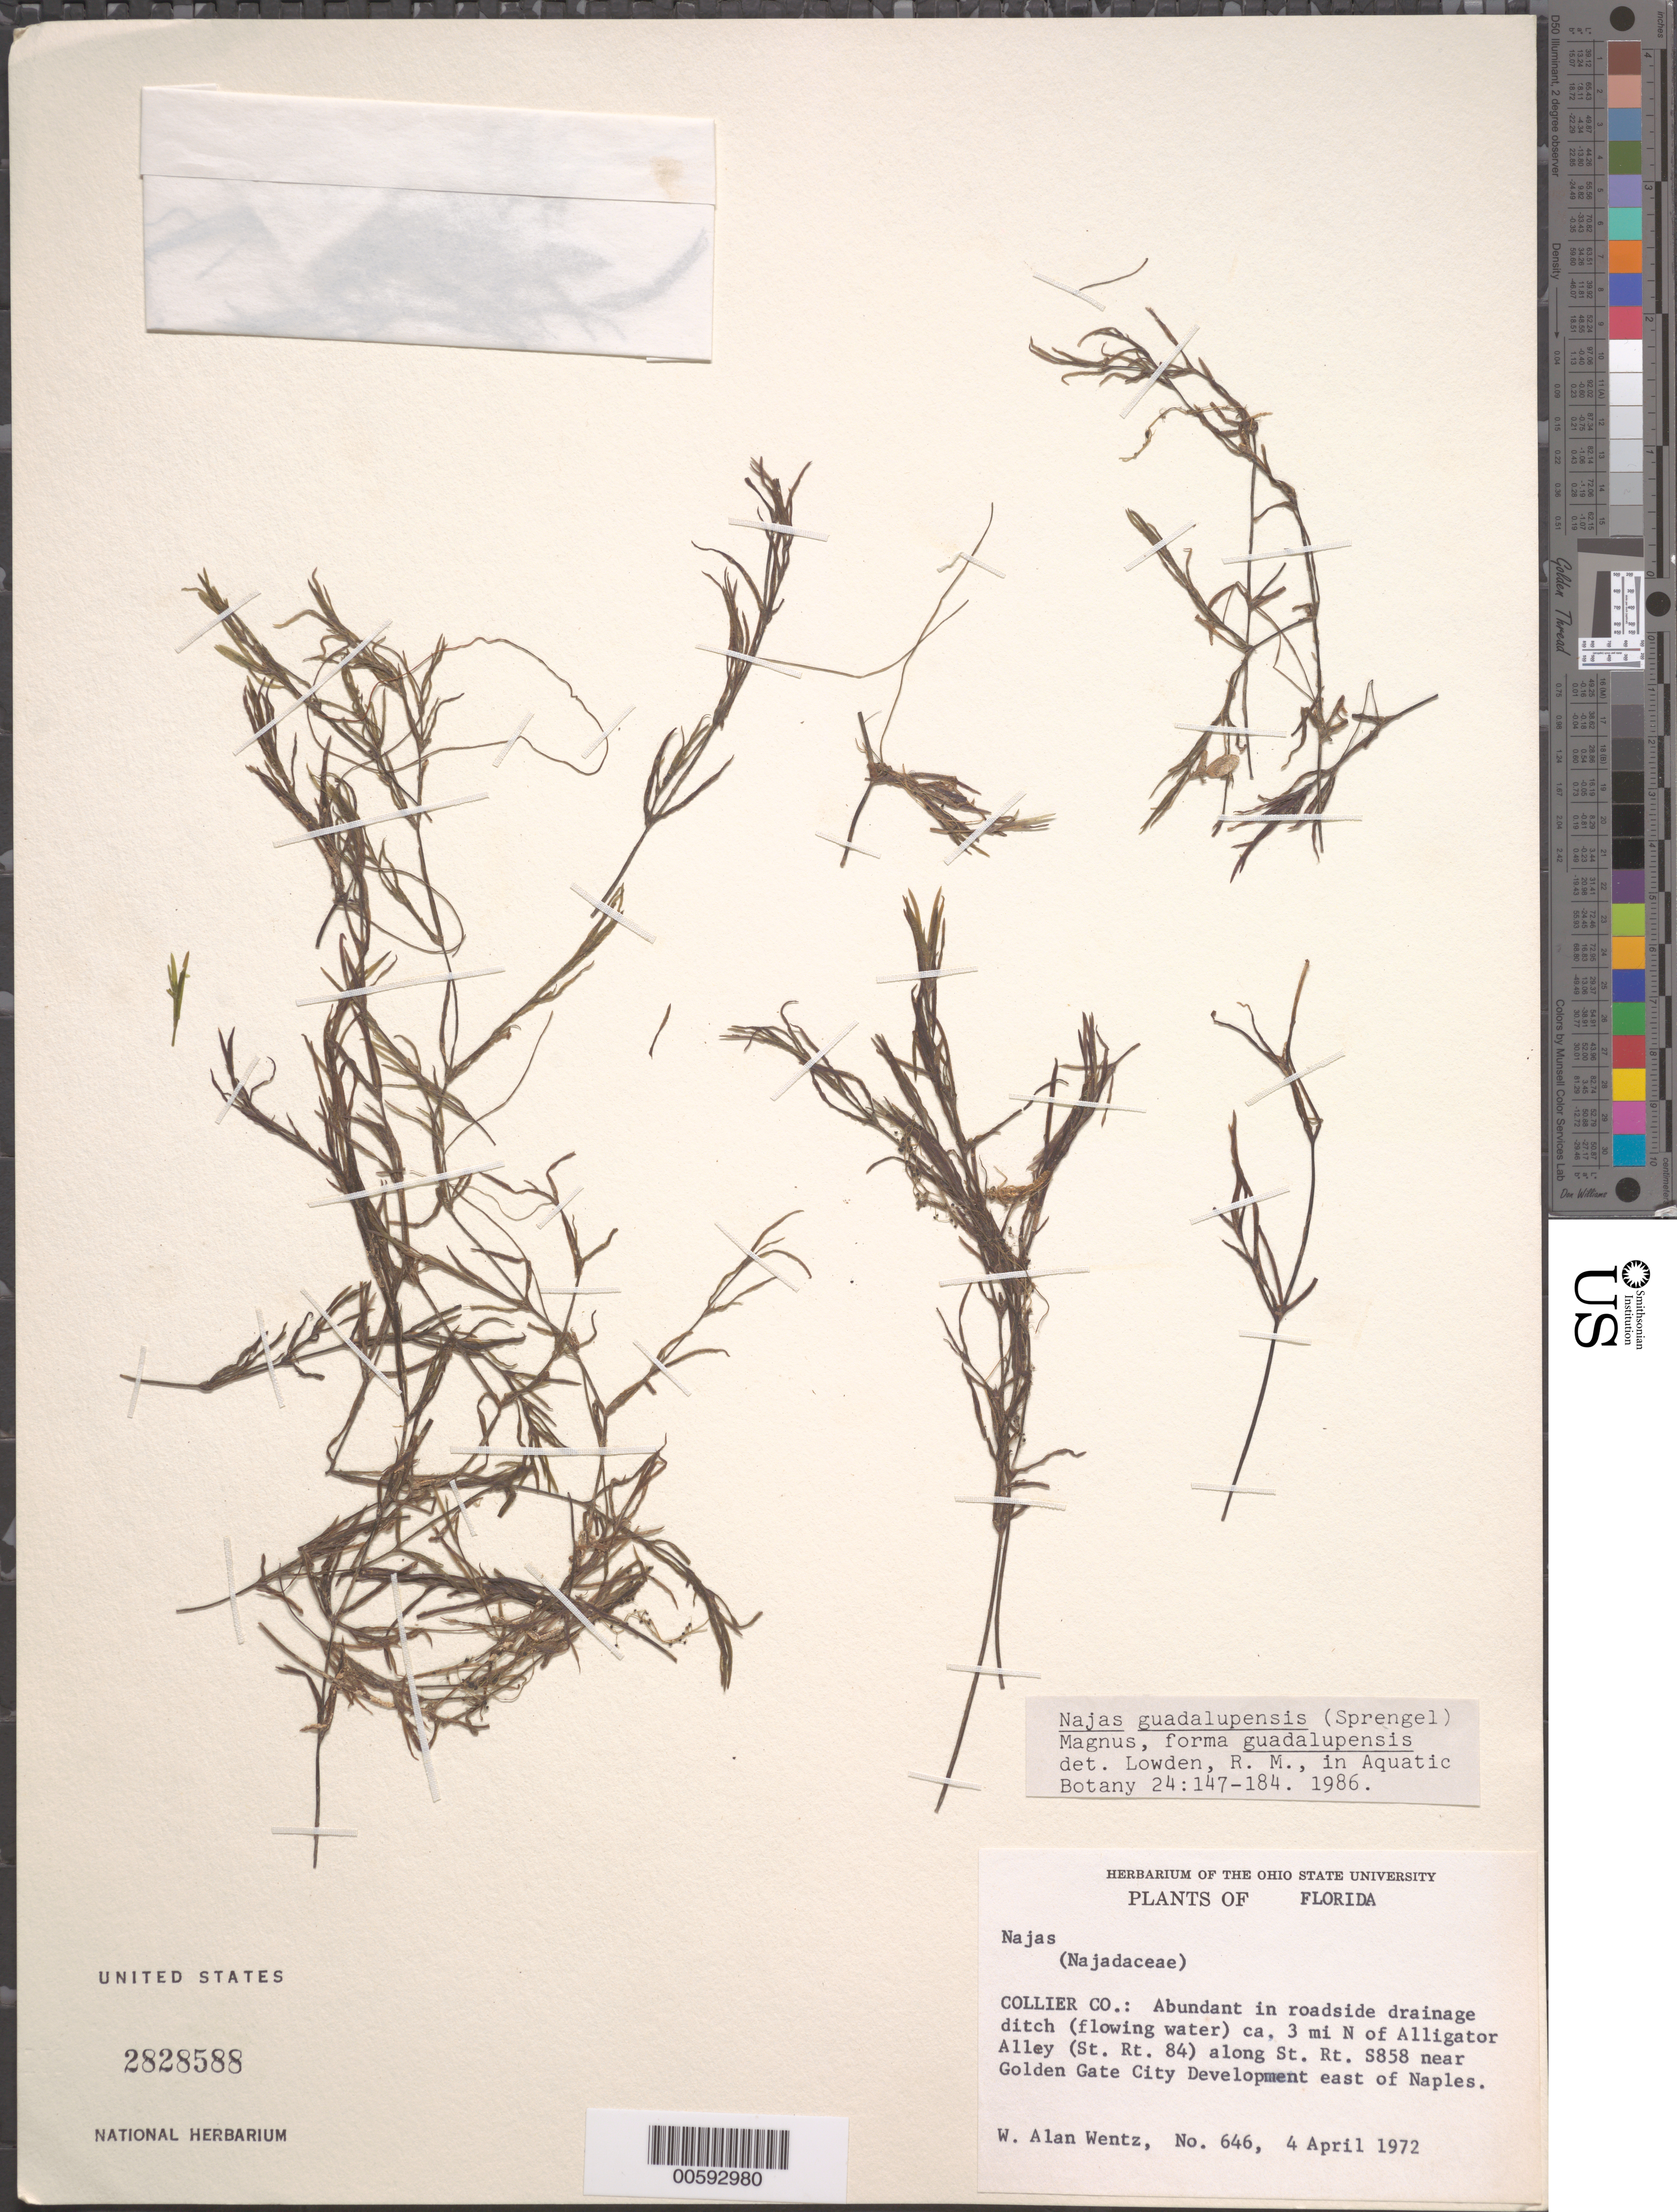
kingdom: Plantae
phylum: Tracheophyta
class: Liliopsida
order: Alismatales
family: Hydrocharitaceae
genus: Najas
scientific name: Najas guadalupensis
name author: (Spreng.) Magnus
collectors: W. Wentz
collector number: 646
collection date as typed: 04 Apr 1972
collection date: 1972-04-04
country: United States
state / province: Florida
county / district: Collier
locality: N of Alligator Alley (St. Rt. 84) along St. Rt. S858 near Golden Gate City E of Naples.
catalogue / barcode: US 2828588